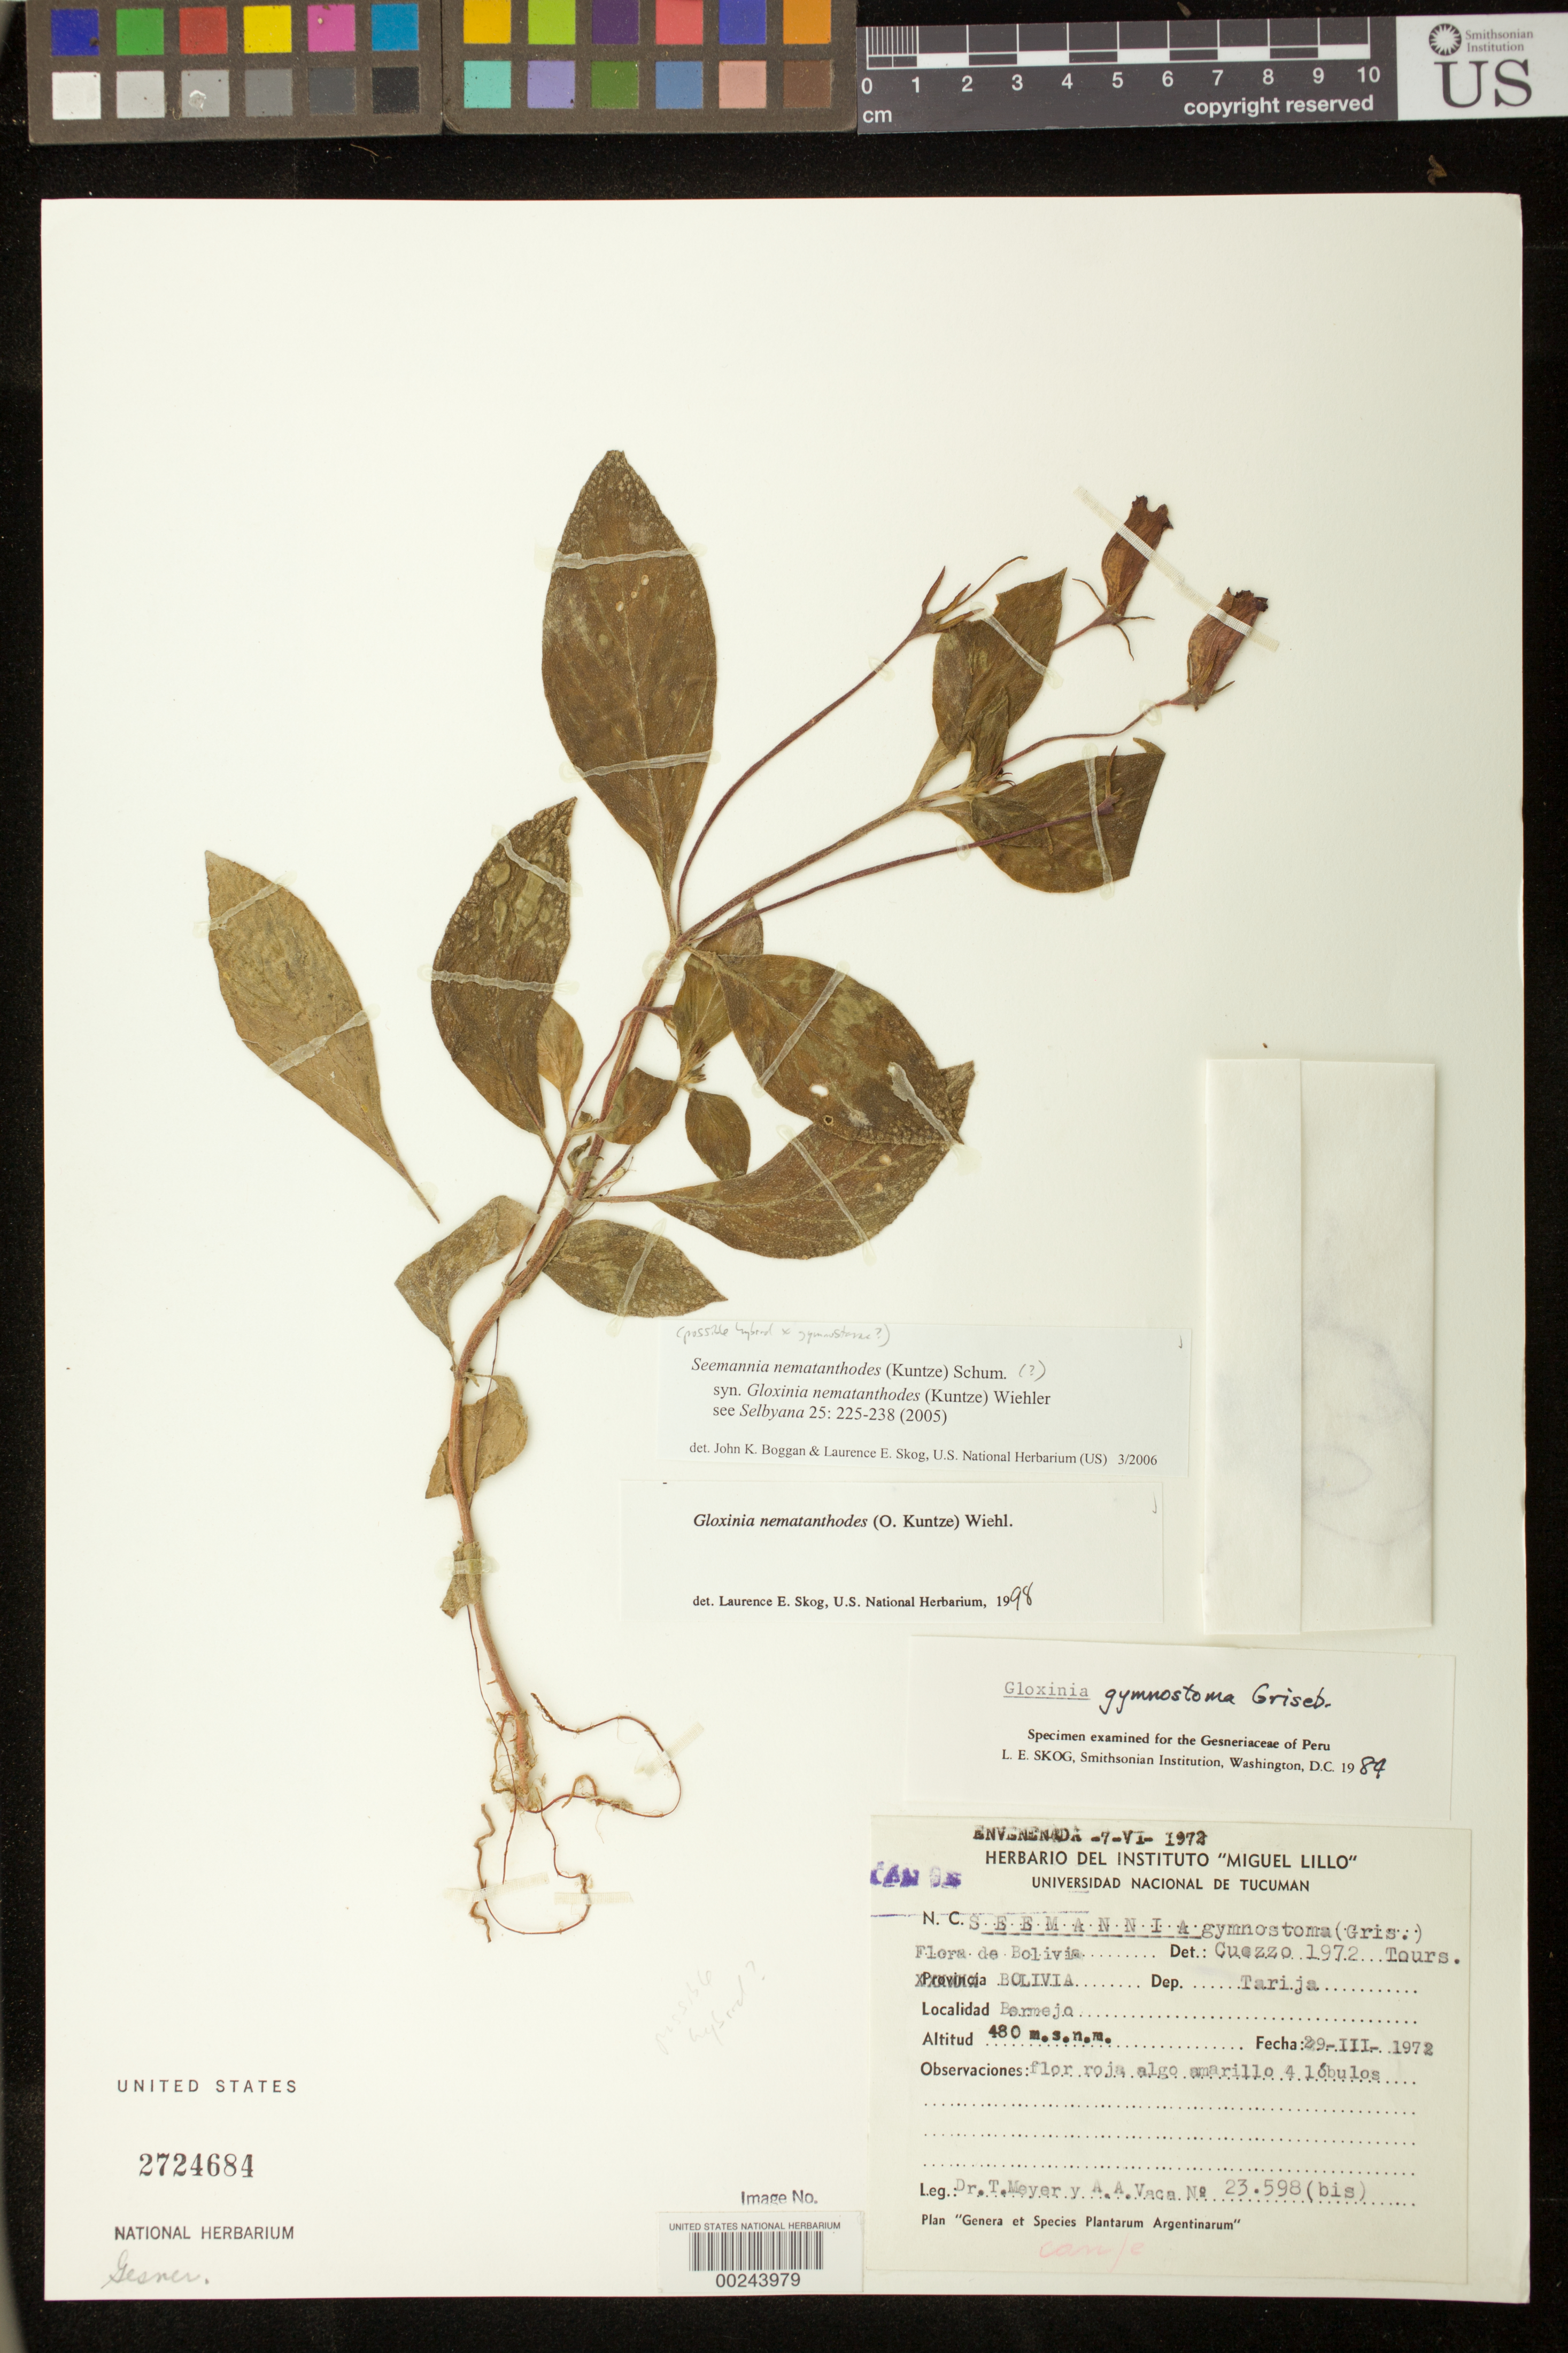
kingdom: Plantae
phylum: Tracheophyta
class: Magnoliopsida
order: Lamiales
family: Gesneriaceae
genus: Seemannia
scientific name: Seemannia nematanthodes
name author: (Kuntze) K. Schum.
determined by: Boggan, J. K.; Skog, L. E.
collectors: T. Meyer & A. Vaca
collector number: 23598 (bis)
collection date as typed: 29 Mar 1972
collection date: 1972-03-29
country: Bolivia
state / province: Tarija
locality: Bermeja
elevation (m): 480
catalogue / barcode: US 2724684